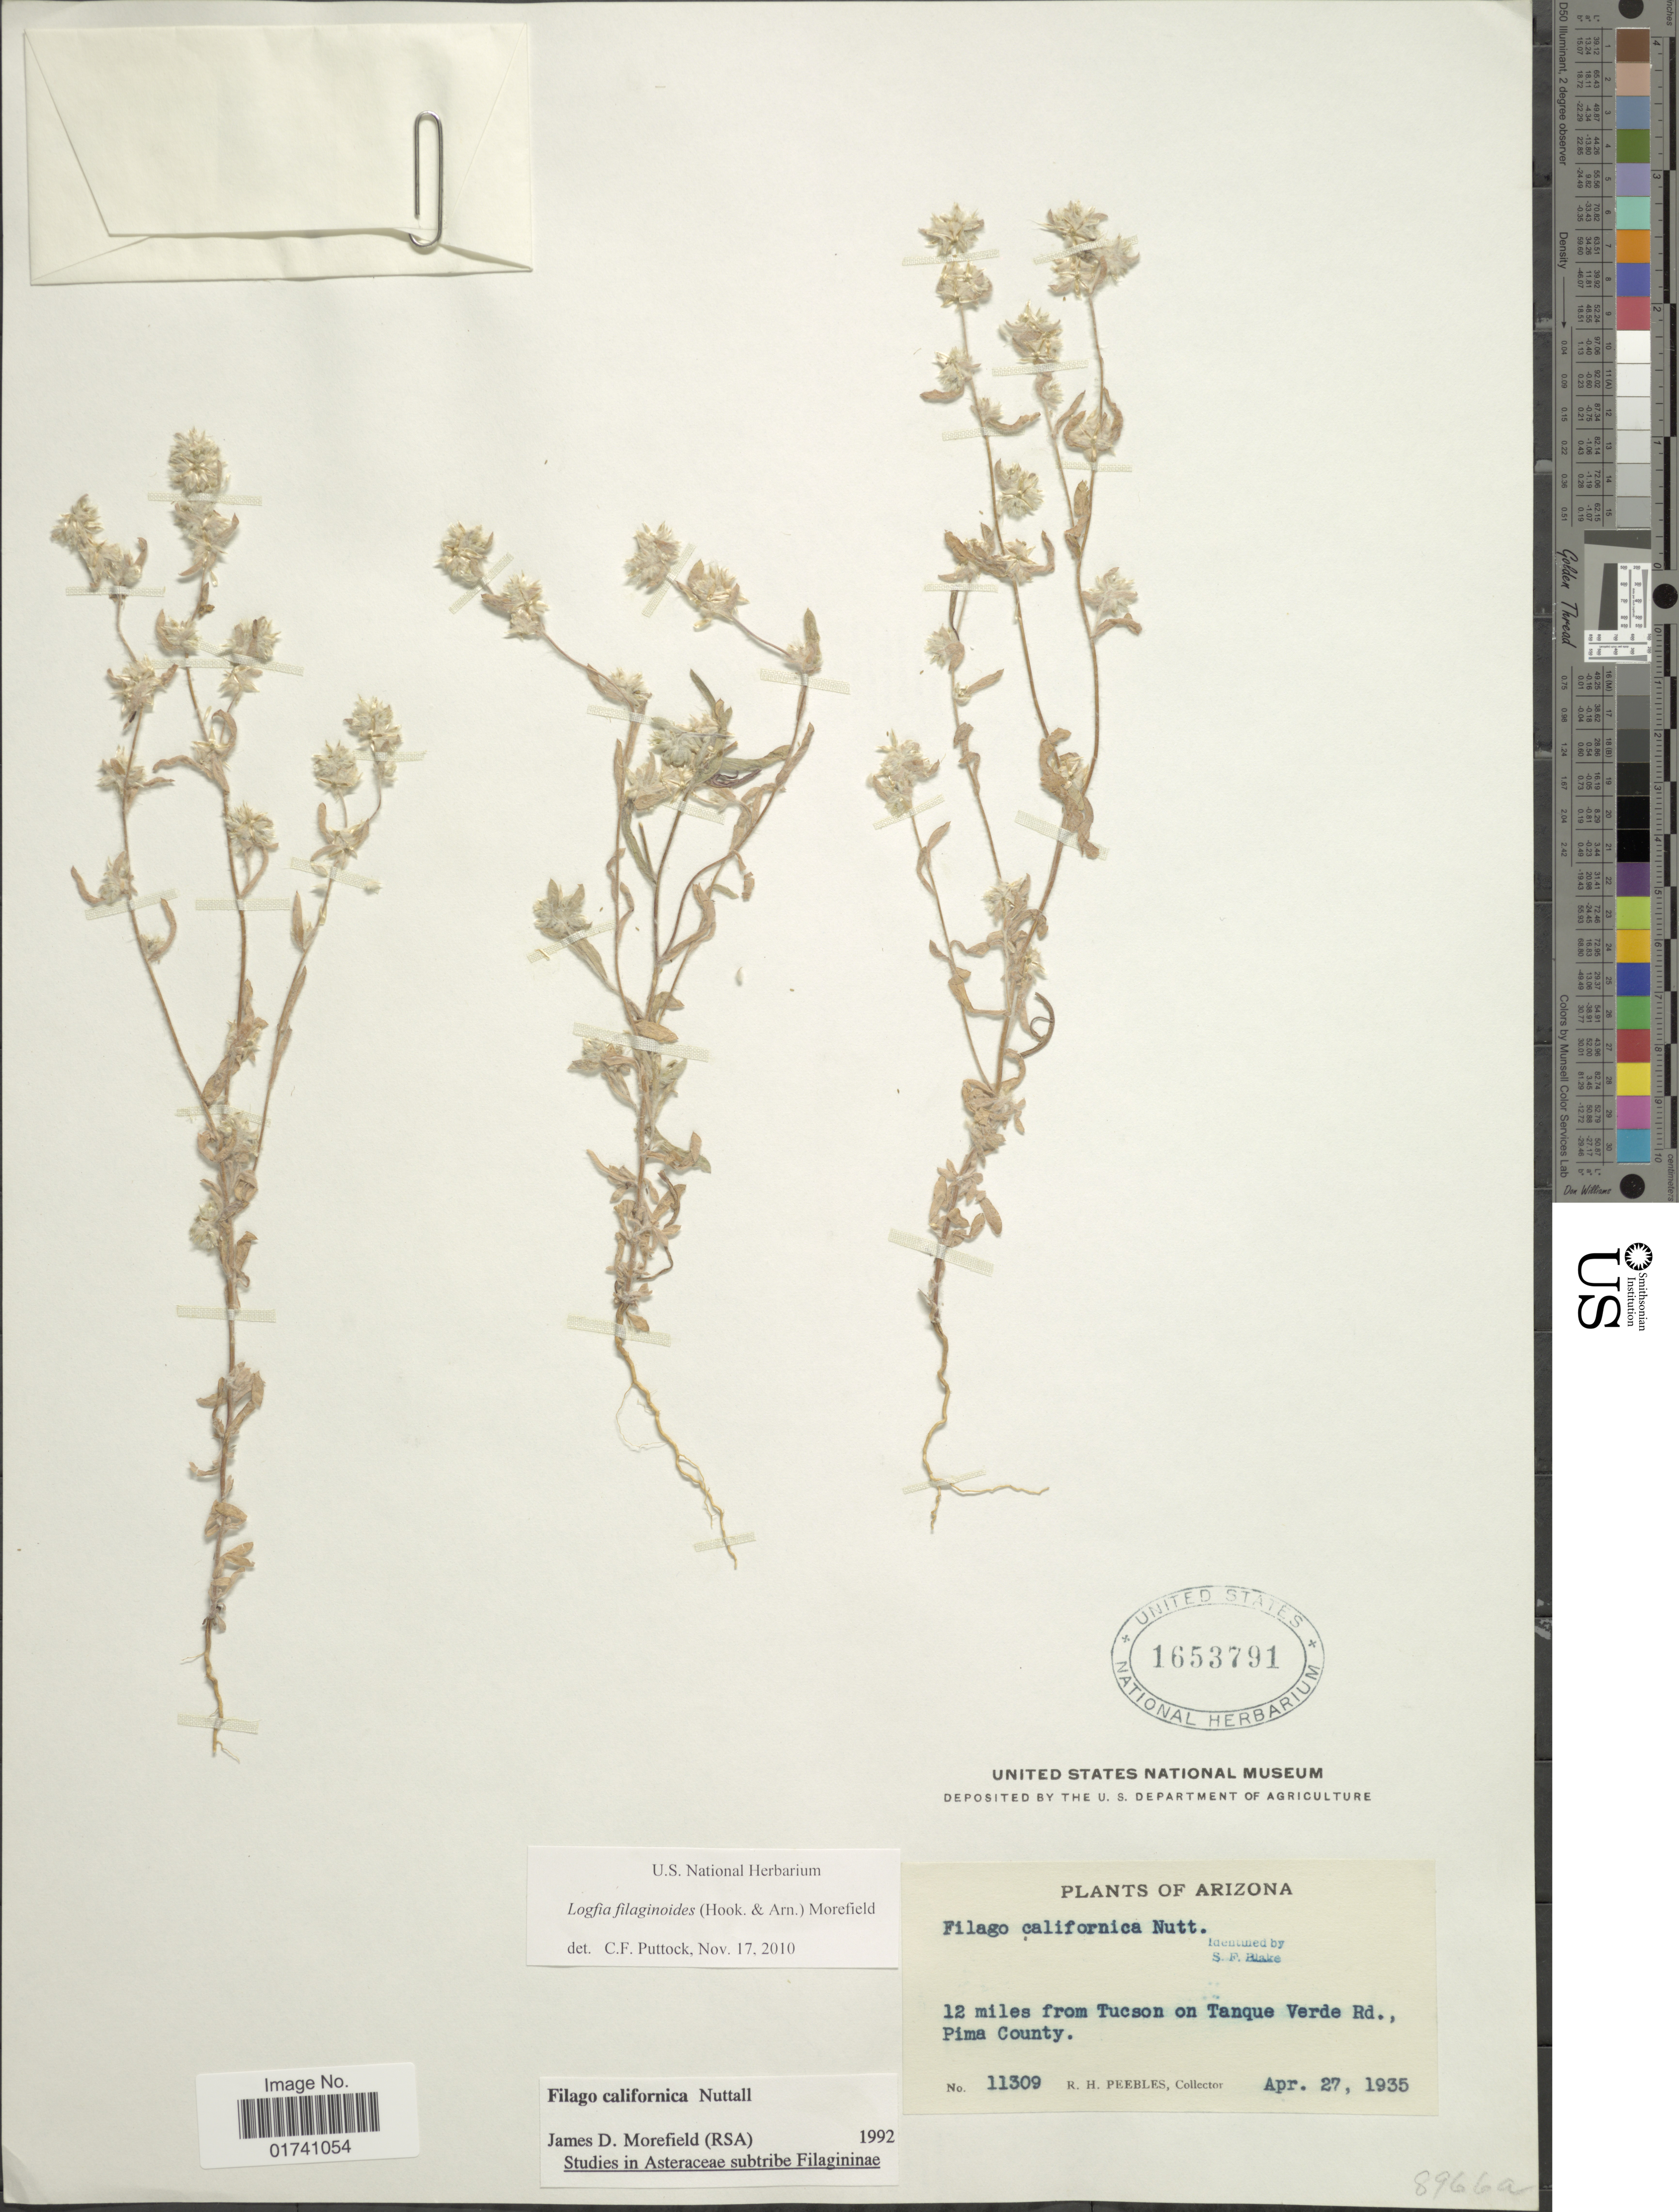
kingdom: Plantae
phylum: Tracheophyta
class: Magnoliopsida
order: Asterales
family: Asteraceae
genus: Logfia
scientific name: Logfia filaginoides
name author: (Hook. & Arn.) Morefield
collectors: R. H. Peebles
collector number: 11309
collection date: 1935-04-27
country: United States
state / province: Arizona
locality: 12 miles from Tucson on Tanque Verde Rd., Pima County.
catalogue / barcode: US 1653791